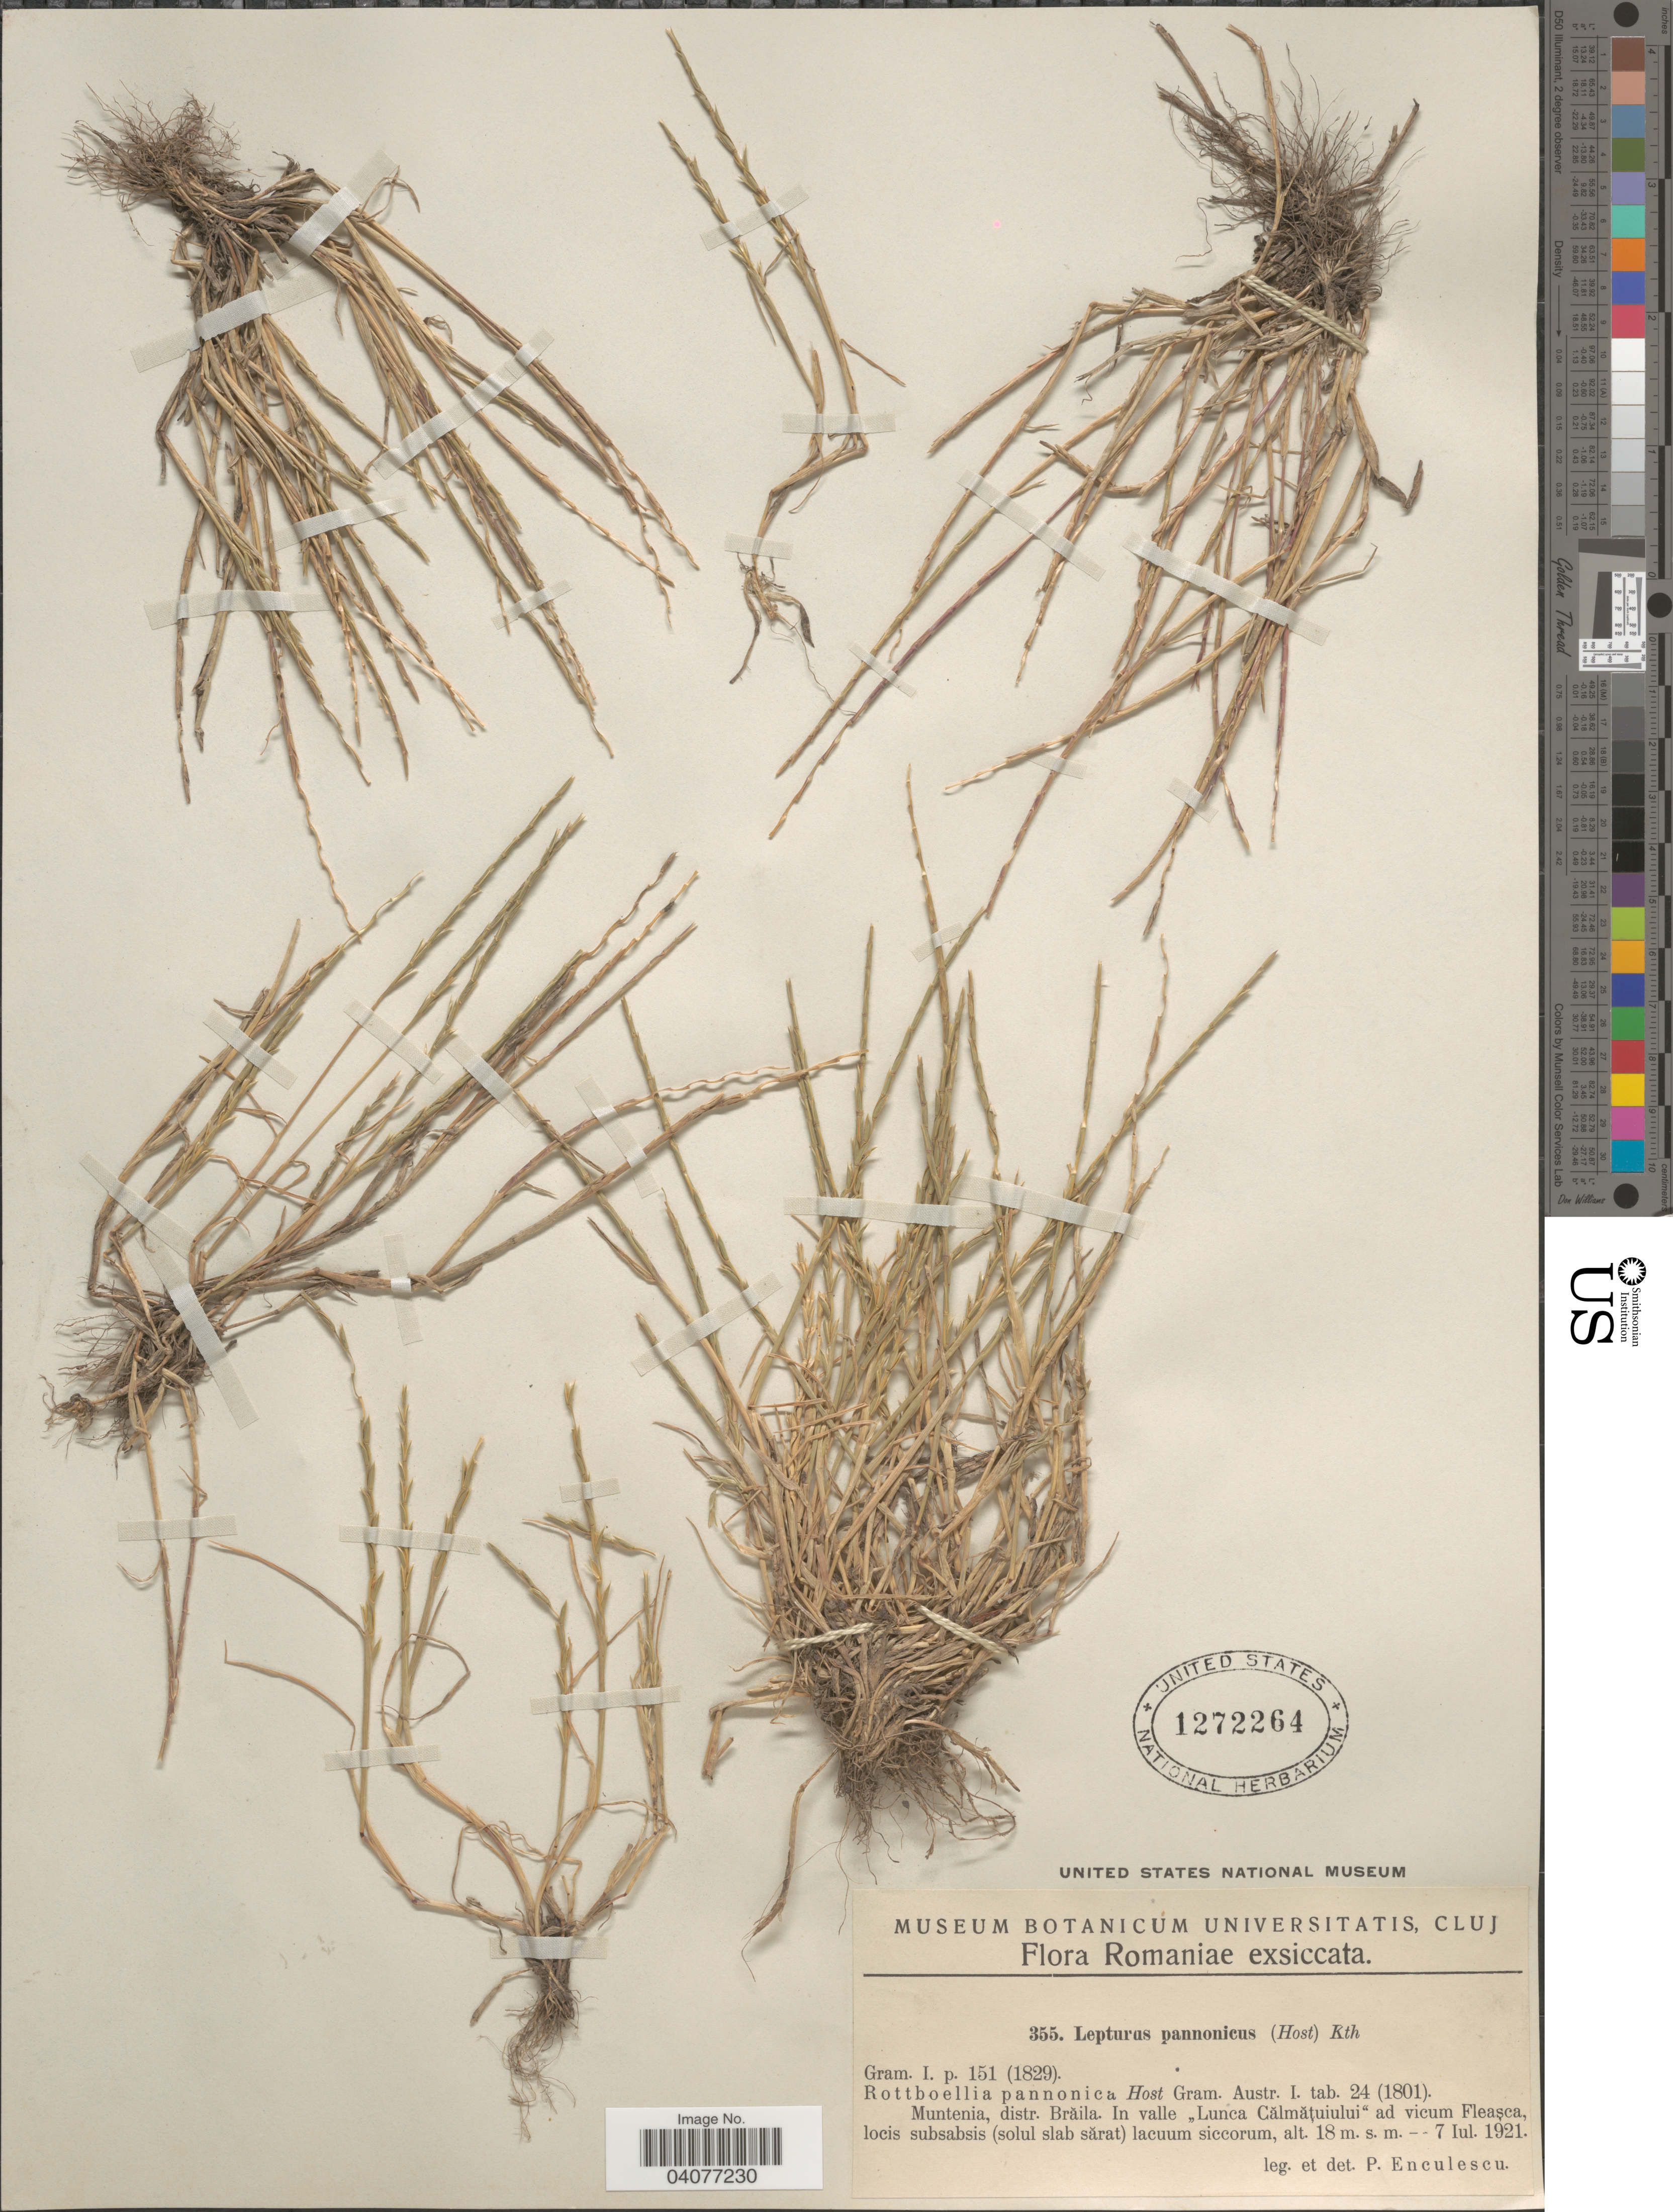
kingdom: Plantae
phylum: Tracheophyta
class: Liliopsida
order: Poales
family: Poaceae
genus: Pholiurus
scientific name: Pholiurus pannonicus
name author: (Host) Trin.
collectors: P. Enculescu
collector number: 355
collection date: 1921-07-07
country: Romania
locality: Muntenia, distr. Brăila. In valle "Lunca Călmățuiului" ad vicam Fleaşca, locis subsabsis (solul slab sărat) lacuum siccorum.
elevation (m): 18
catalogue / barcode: US 1272264